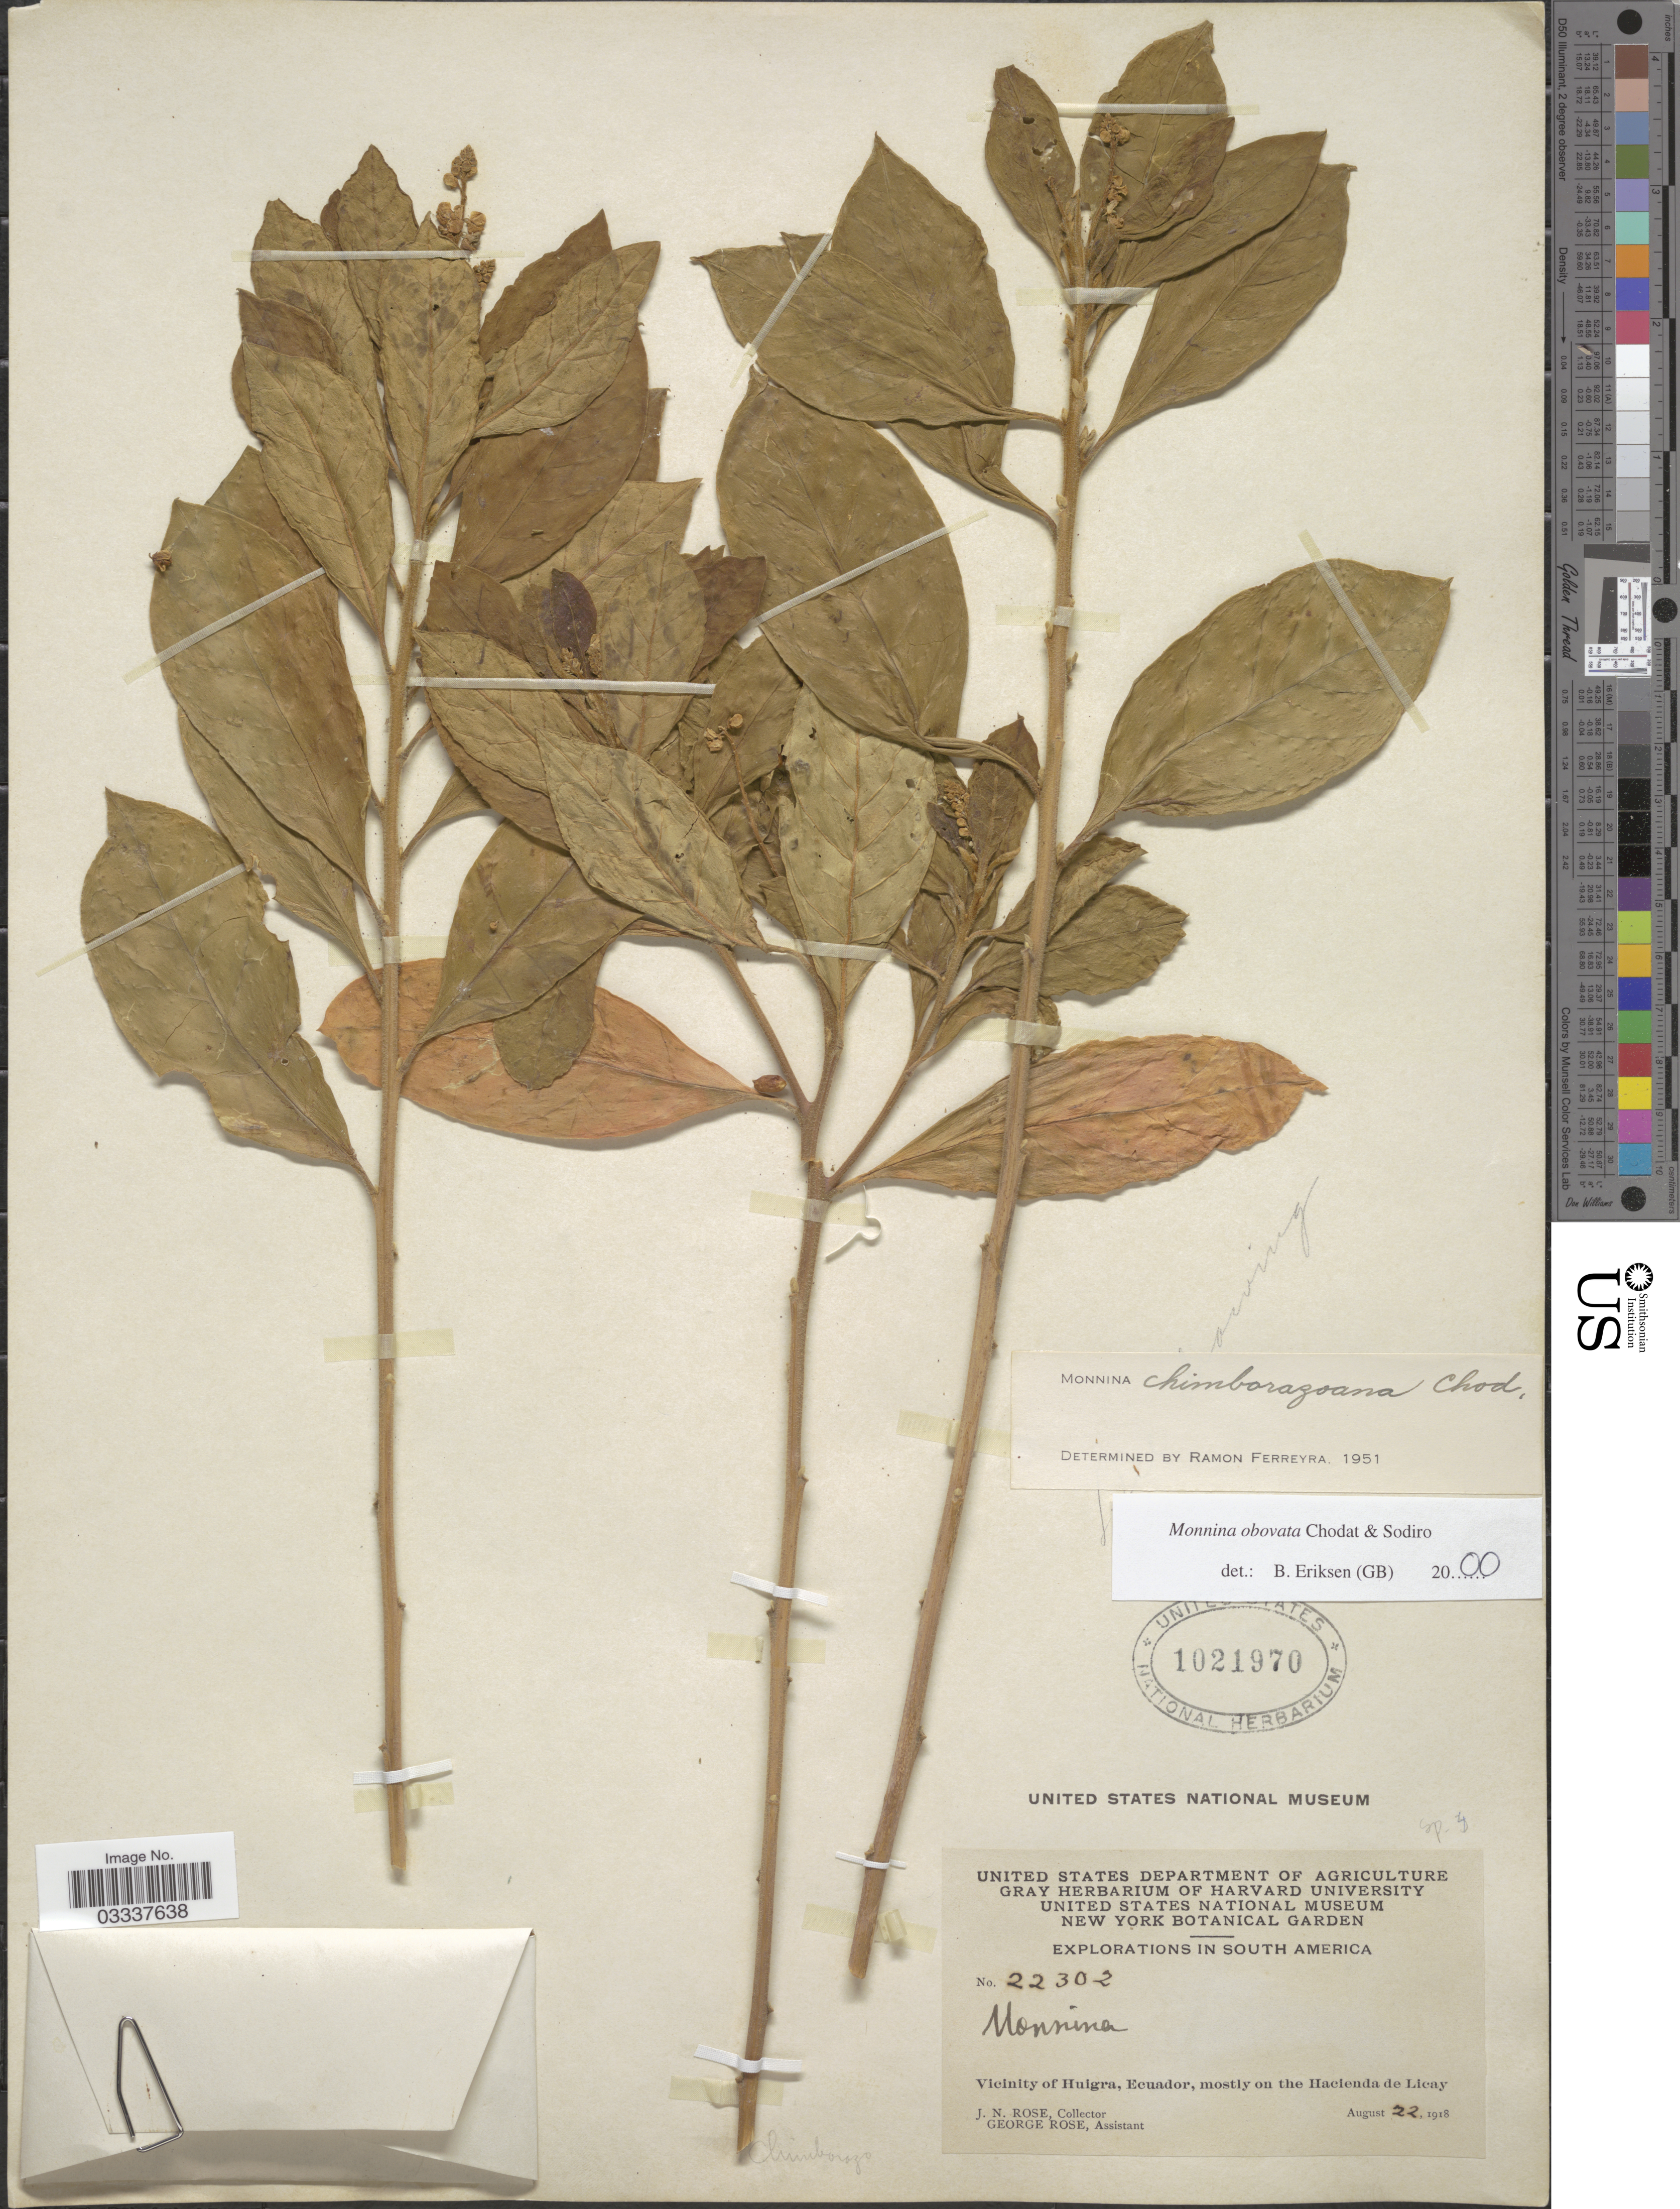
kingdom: Plantae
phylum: Tracheophyta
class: Magnoliopsida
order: Fabales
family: Polygalaceae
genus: Monnina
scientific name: Monnina obovata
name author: Chodat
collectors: J. N. Rose & G. Rose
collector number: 22302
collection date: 1918-08-22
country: Ecuador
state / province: Chimborazo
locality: Vicinity of Huigra, mostly on the Hacienda de Licay.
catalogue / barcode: US 1021970